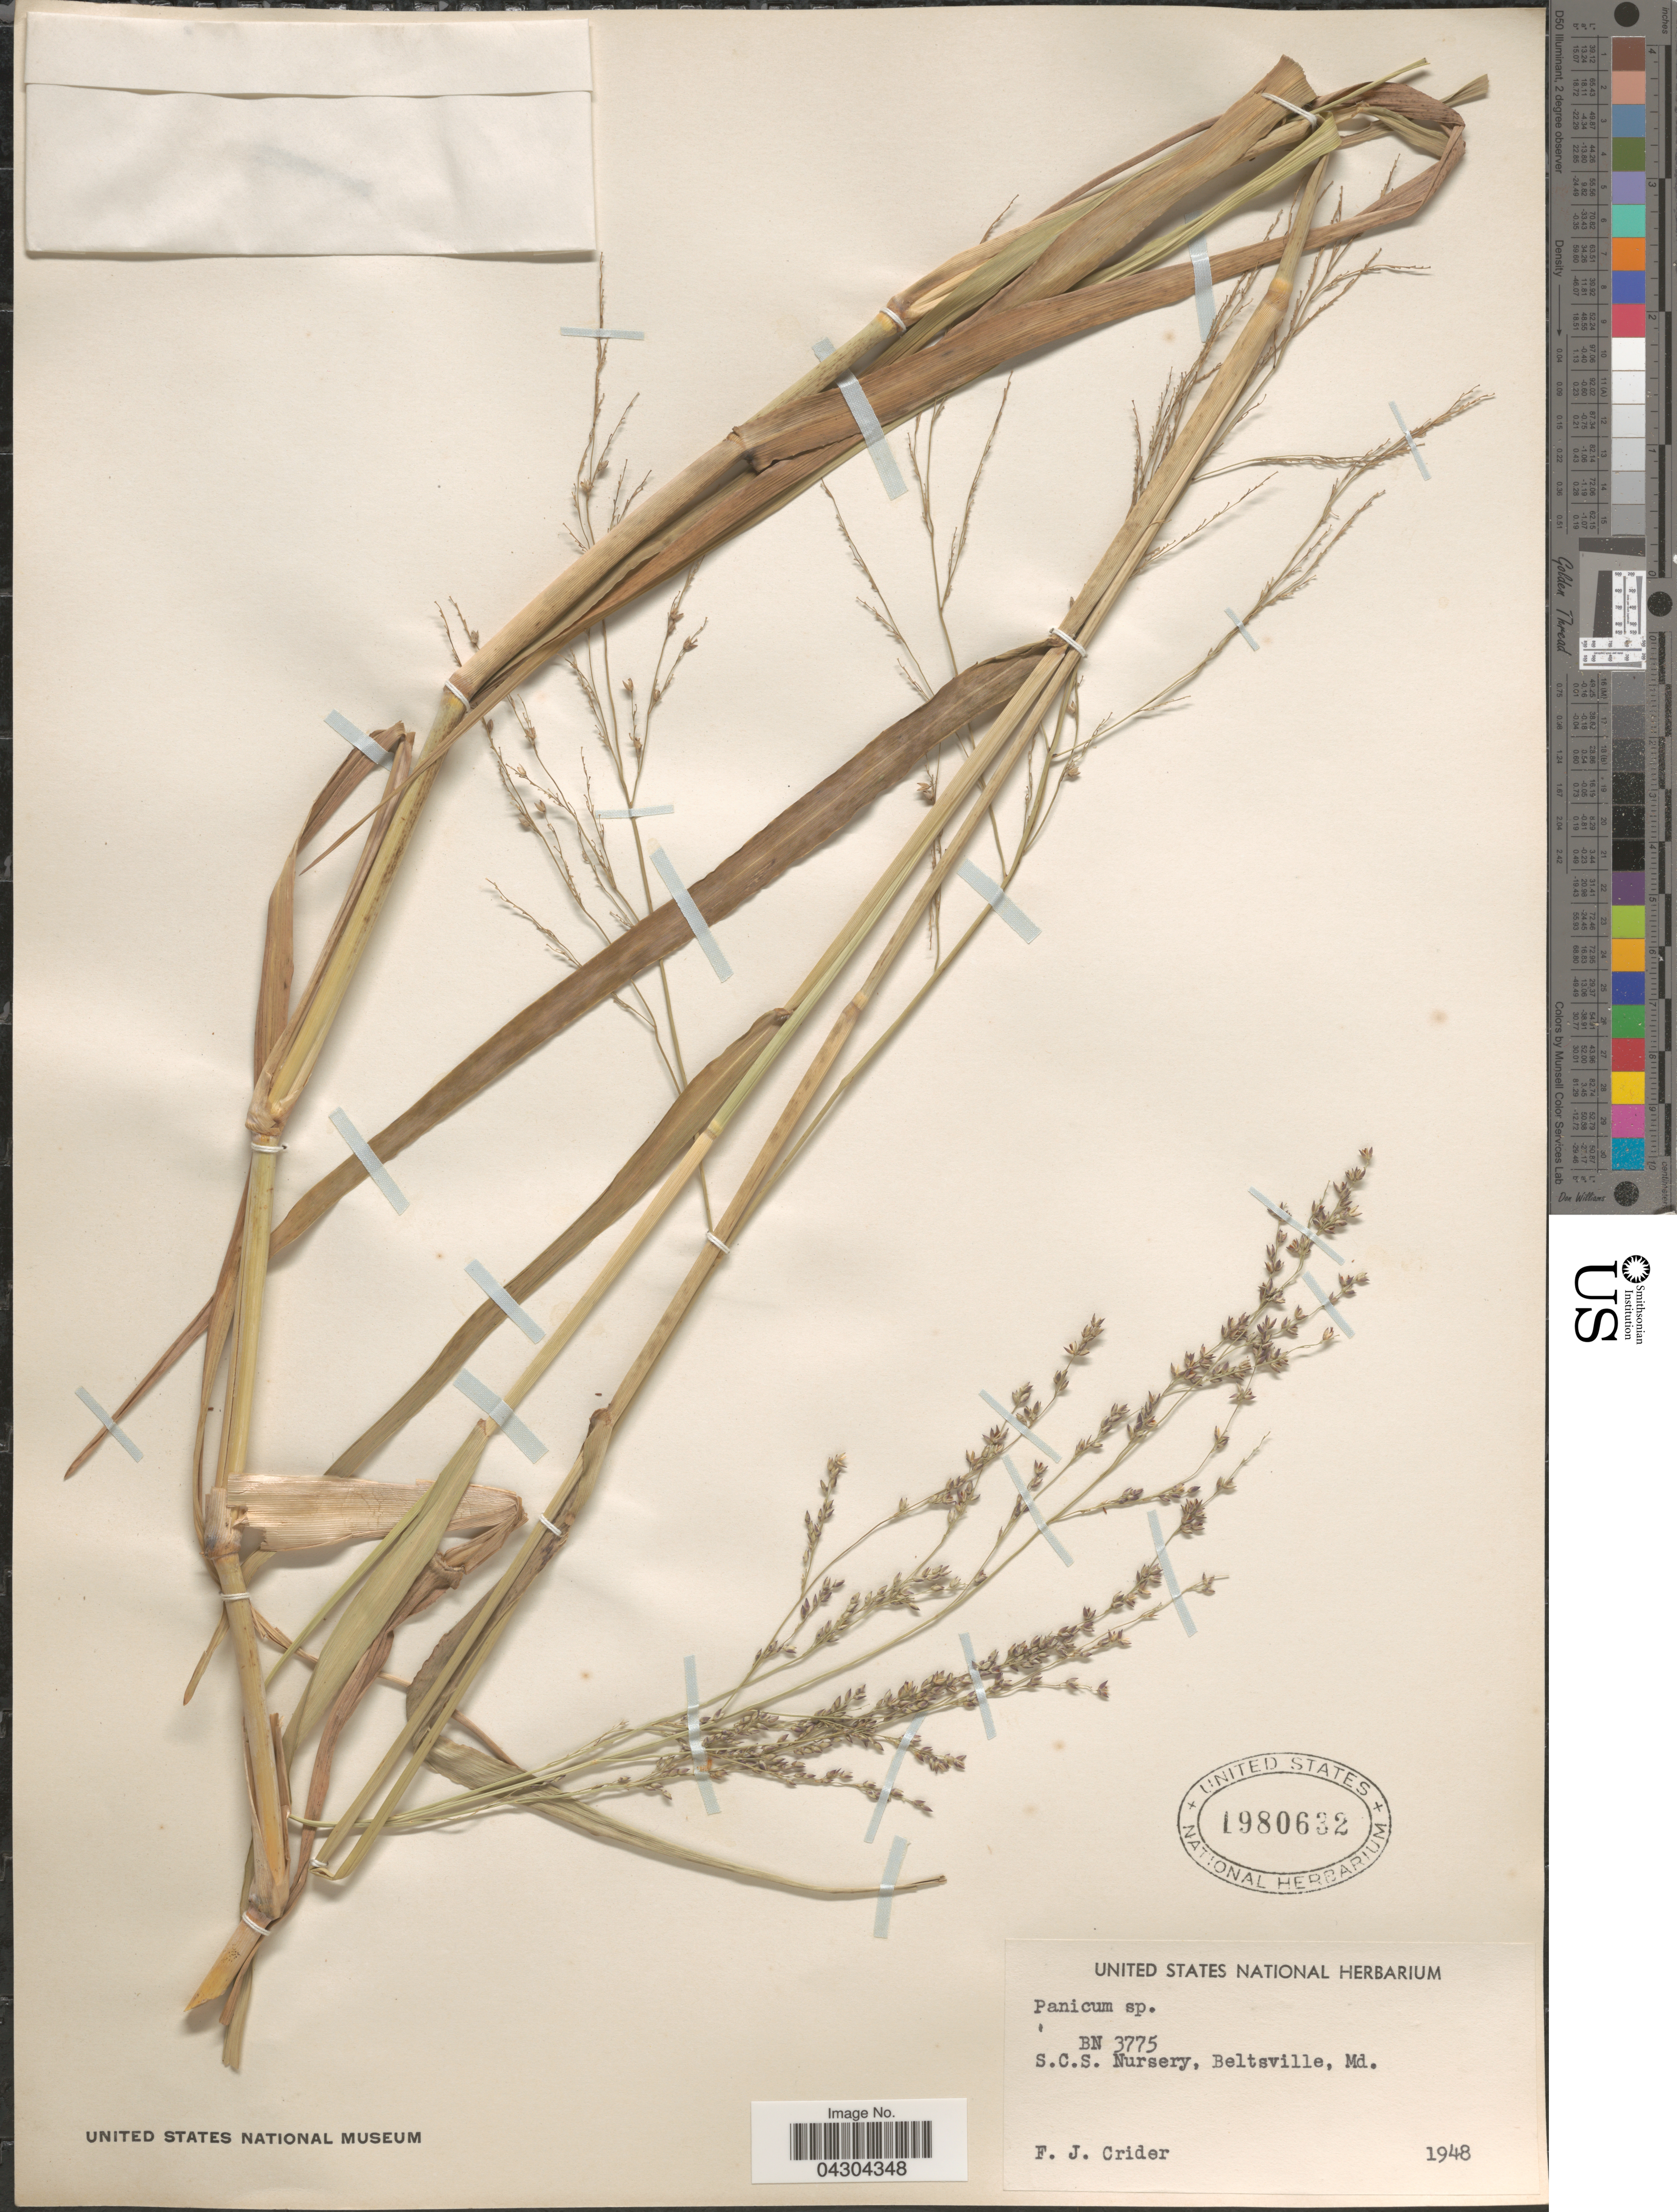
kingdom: Plantae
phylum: Tracheophyta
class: Liliopsida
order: Poales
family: Poaceae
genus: Panicum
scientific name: Panicum sp.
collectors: F. Crider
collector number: BN3775?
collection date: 1948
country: United States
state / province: Maryland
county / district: Prince George's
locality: S.C.S. Nursery, Beltsville.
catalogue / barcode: US 1980632